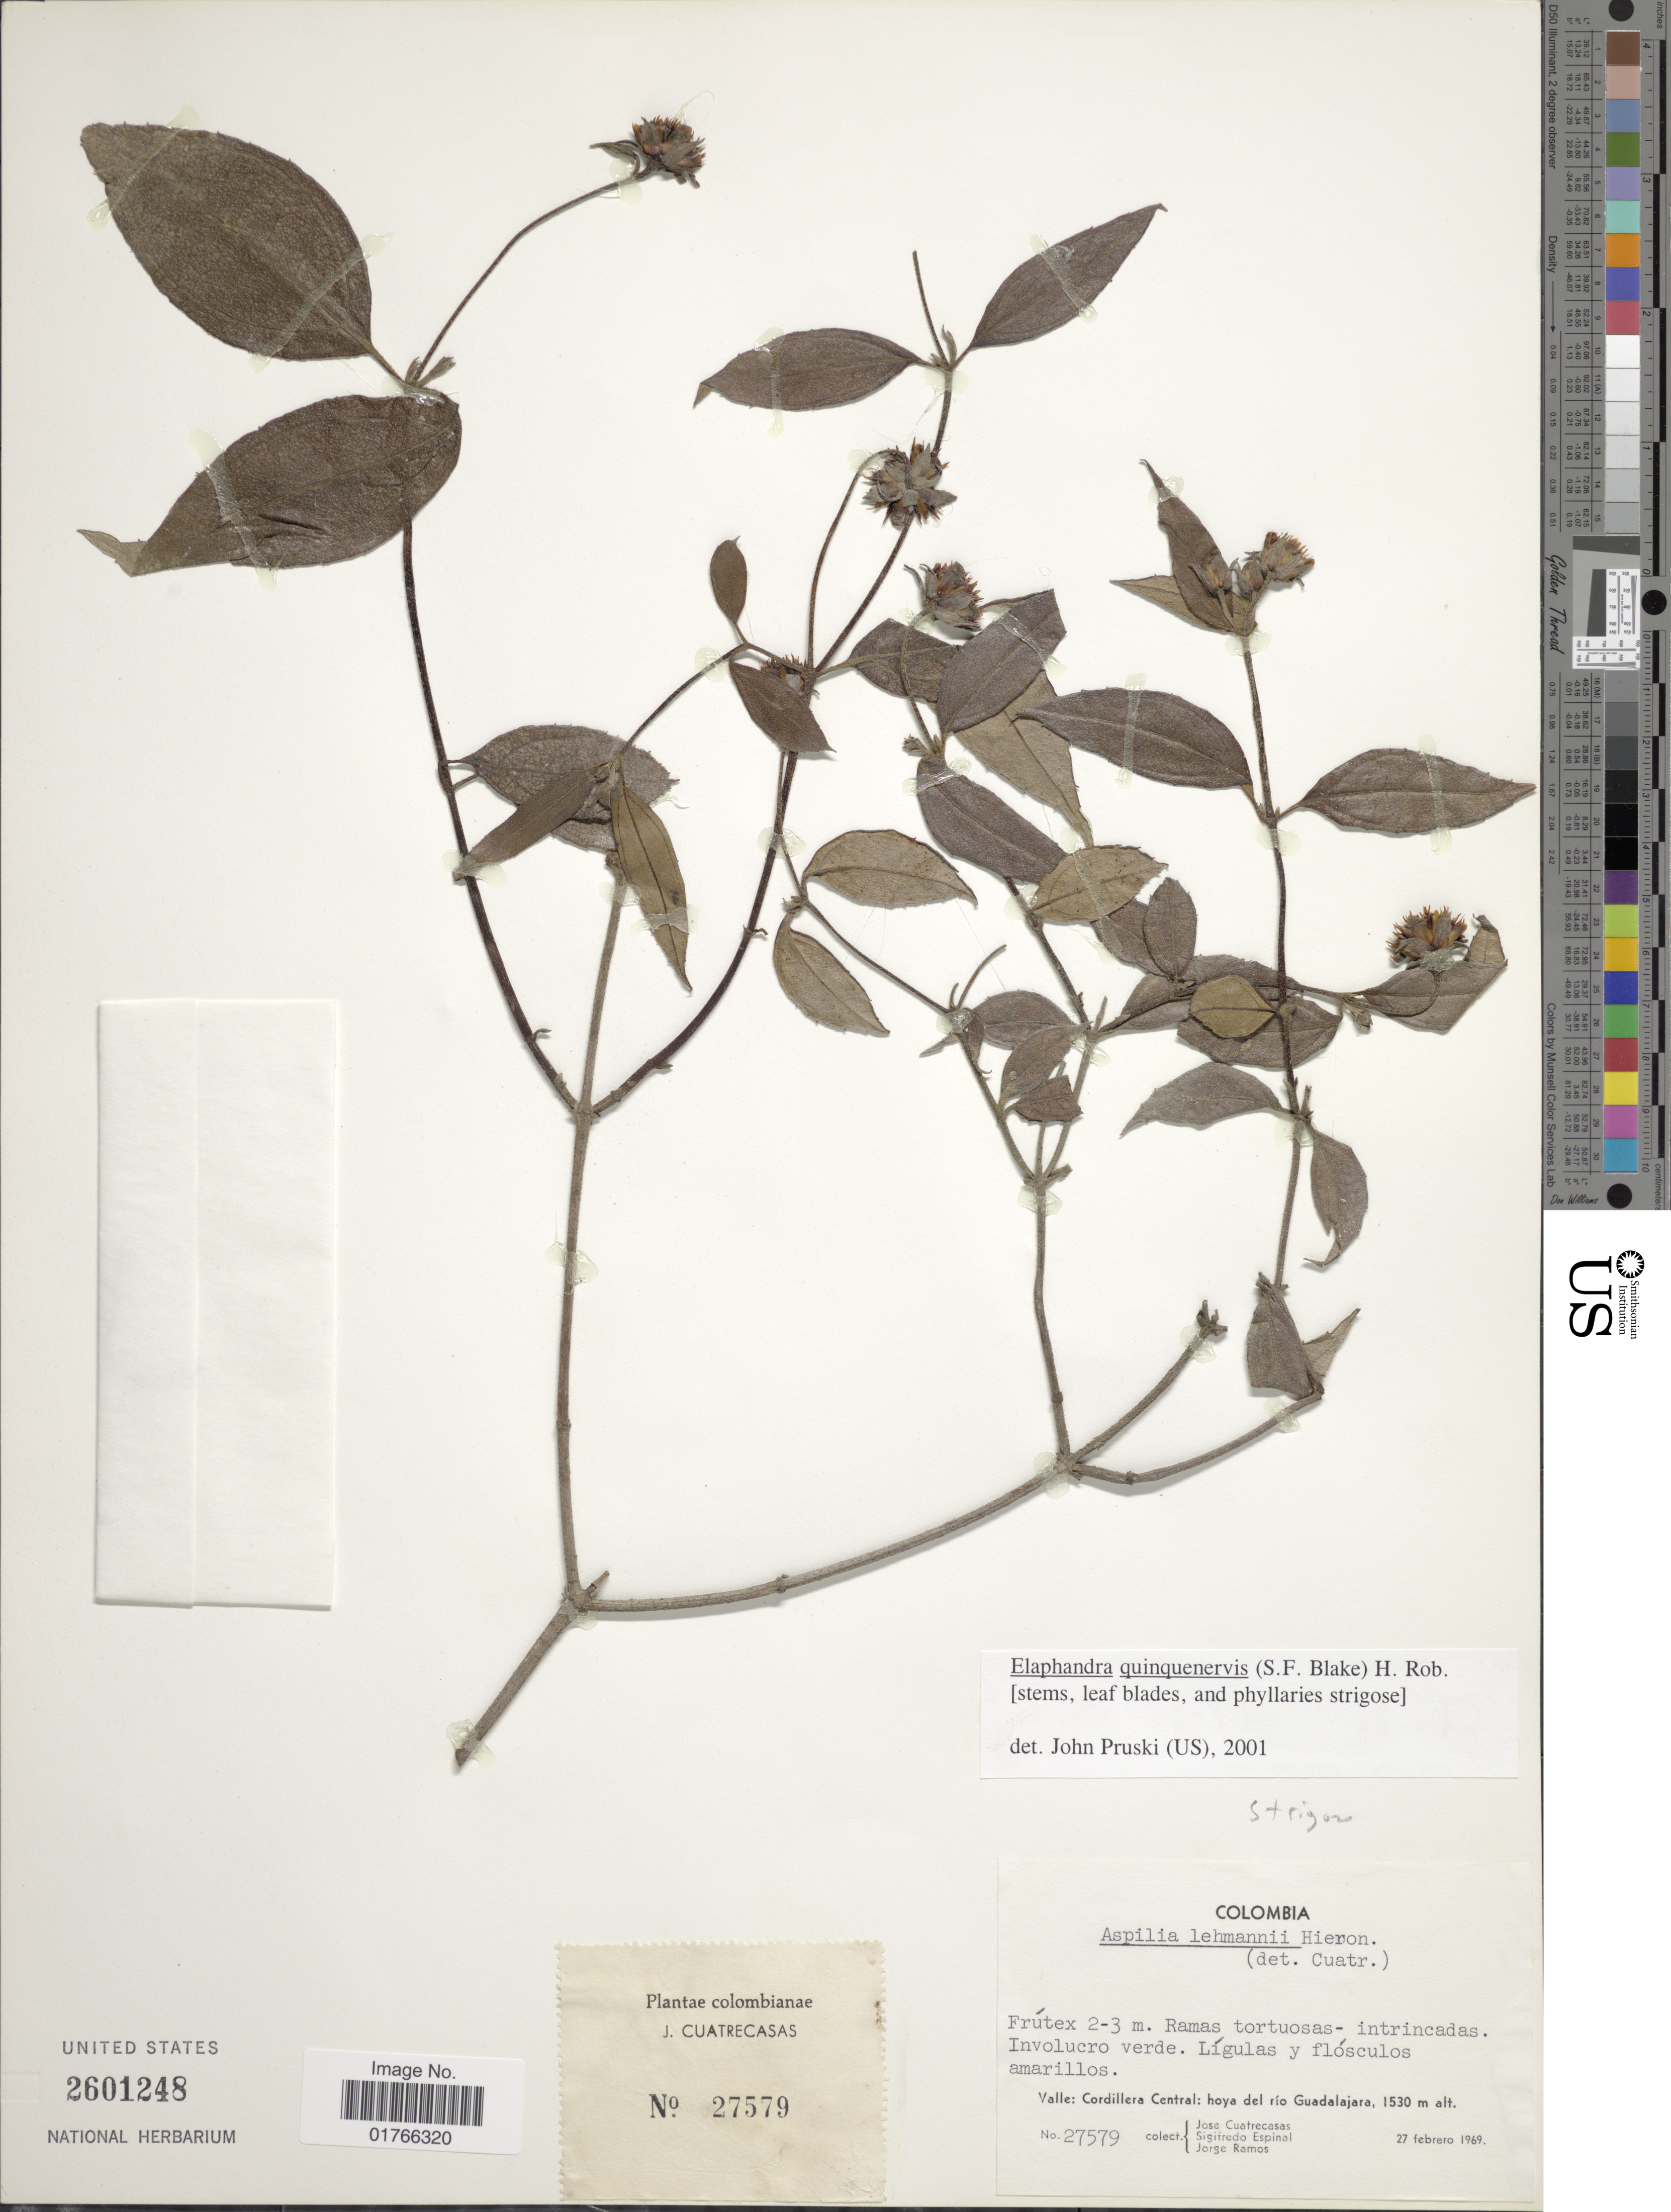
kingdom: Plantae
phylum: Tracheophyta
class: Magnoliopsida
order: Asterales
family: Asteraceae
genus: Elaphandra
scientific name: Elaphandra quinquenervis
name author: (S.F. Blake) H. Rob.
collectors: J. Cuatrecasas, S. T. Espinal & J. Ramos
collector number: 27579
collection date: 1969-02-27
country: Colombia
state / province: Valle del Cauca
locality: Valle, Cordillera Central, hoya del rio Guadalajara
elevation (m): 1530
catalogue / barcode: US 2601248